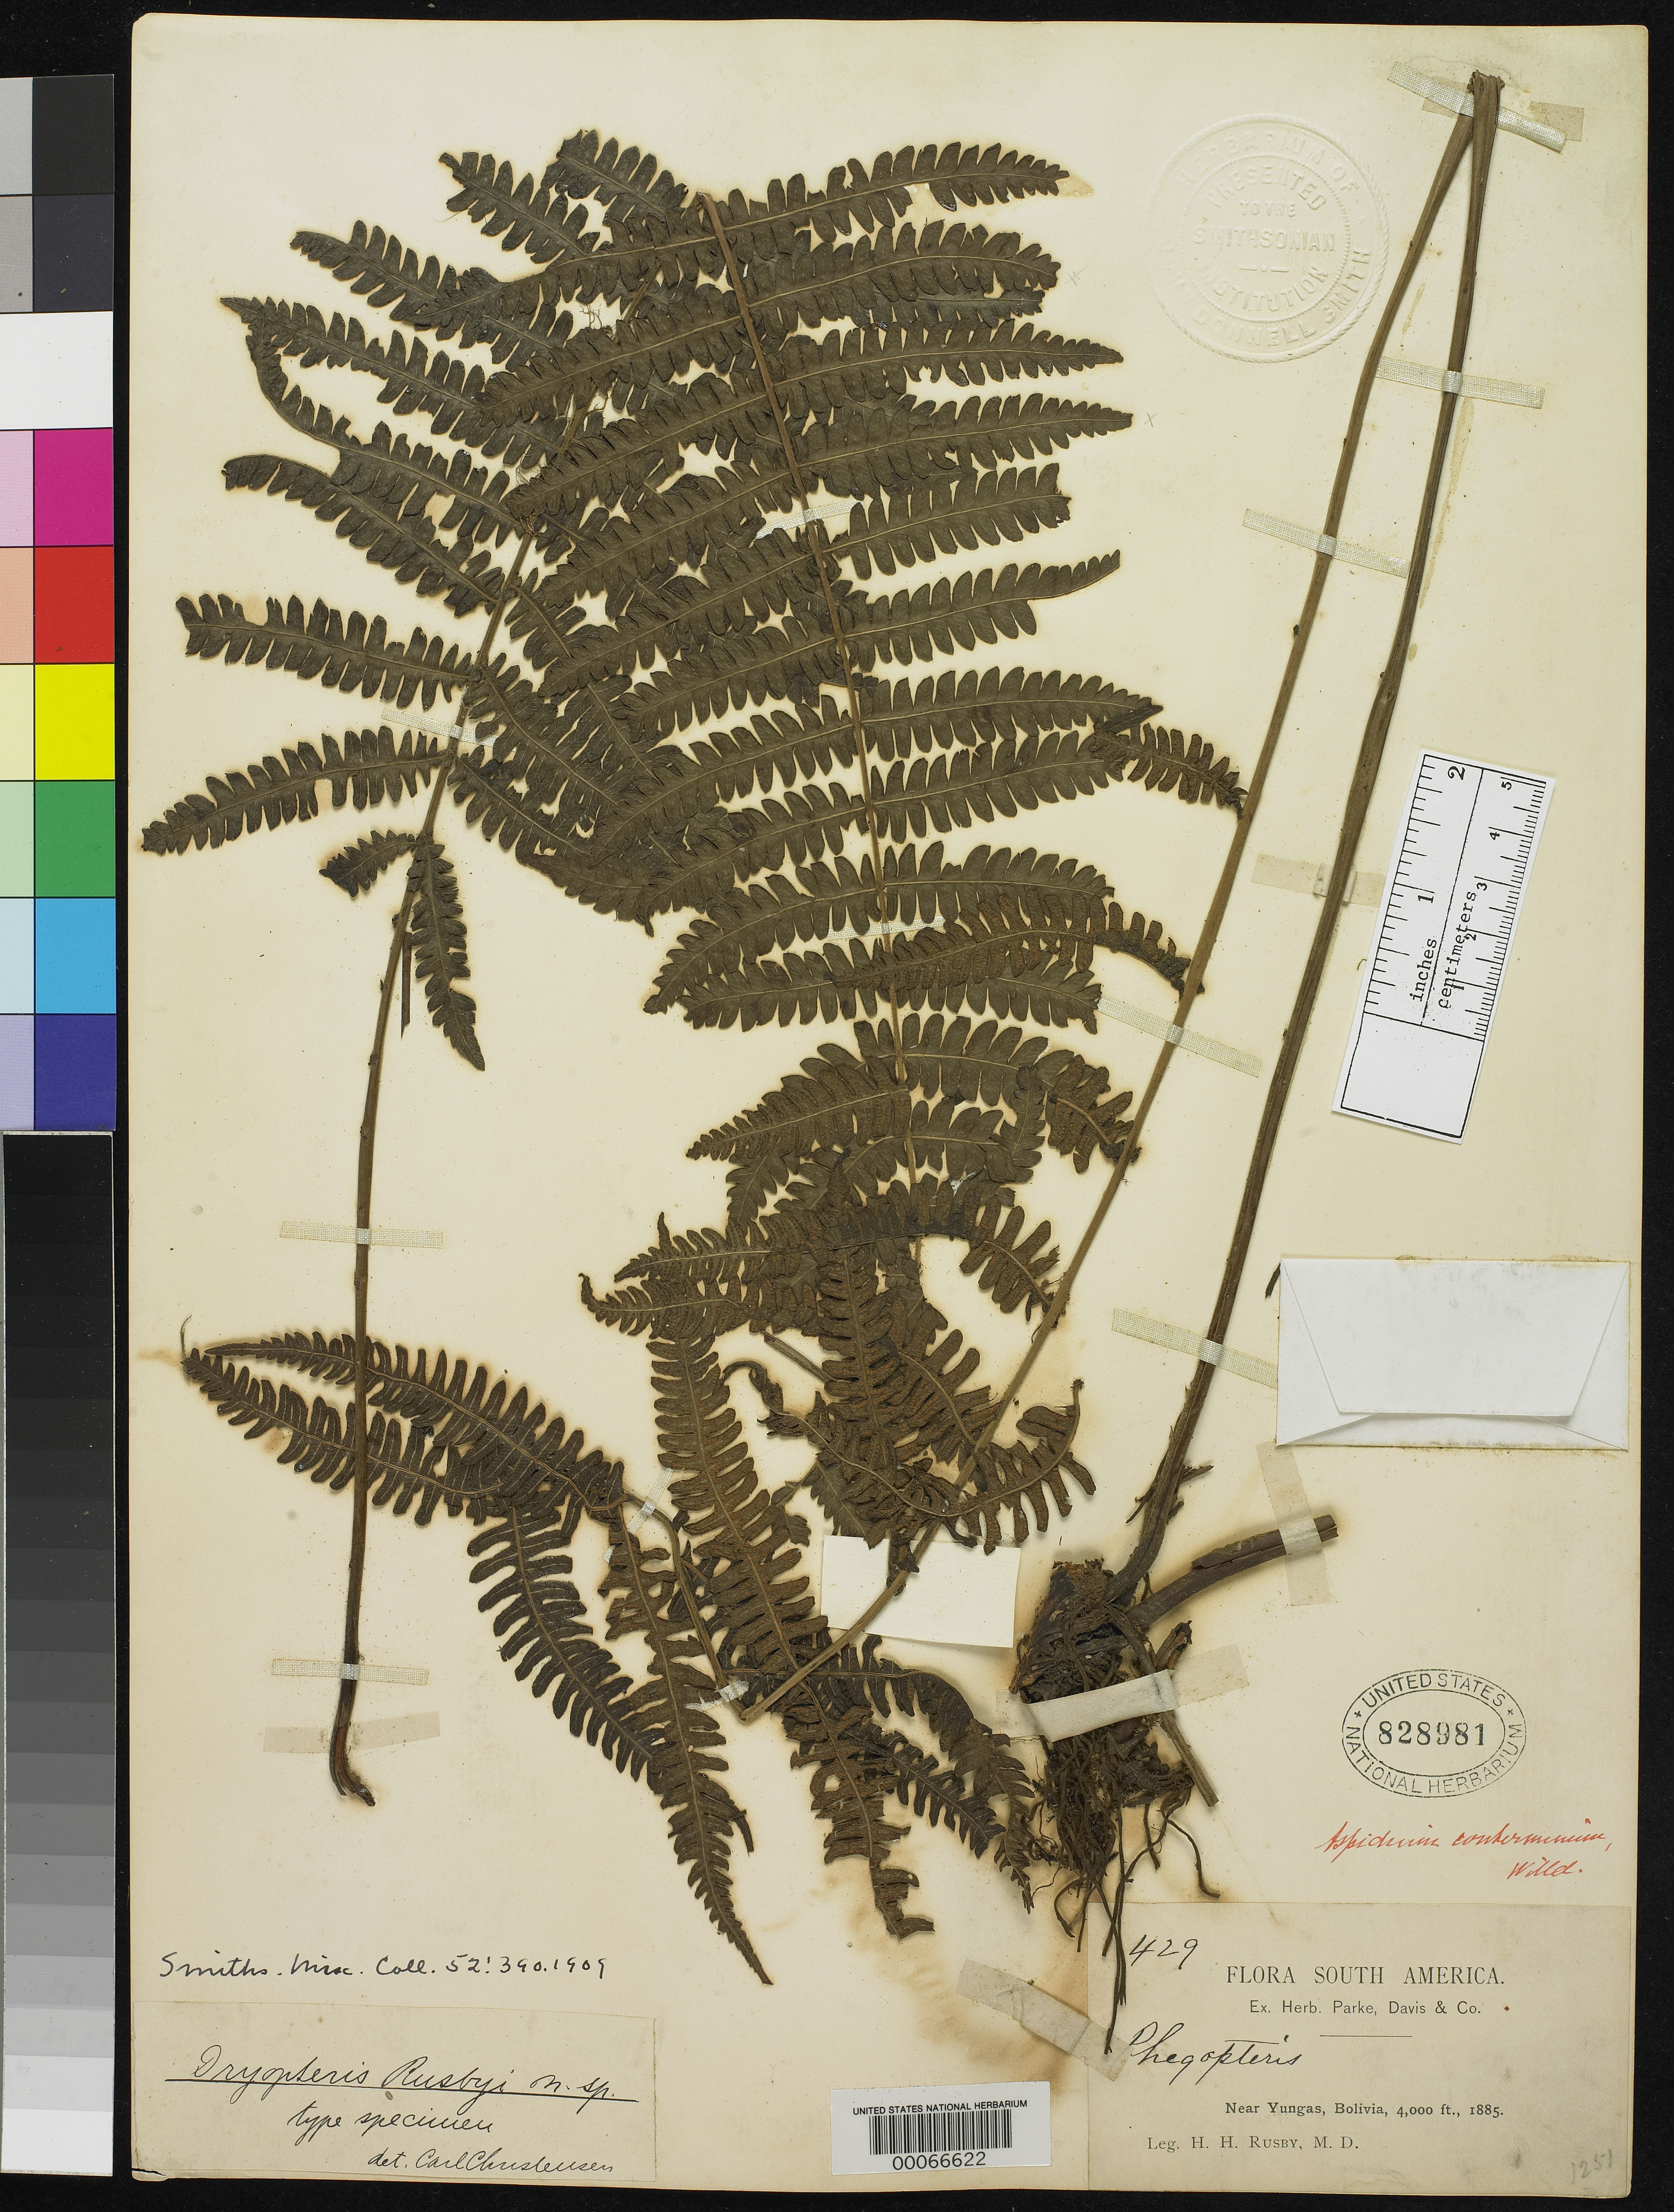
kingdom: Plantae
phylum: Tracheophyta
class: Polypodiopsida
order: Polypodiales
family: Dryopteridaceae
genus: Dryopteris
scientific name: Dryopteris rusbyi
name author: C. Chr.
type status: Holotype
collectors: H. H. Rusby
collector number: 429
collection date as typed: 1885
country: Bolivia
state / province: La Paz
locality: Near Yungas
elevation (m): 1219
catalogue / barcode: US 828981